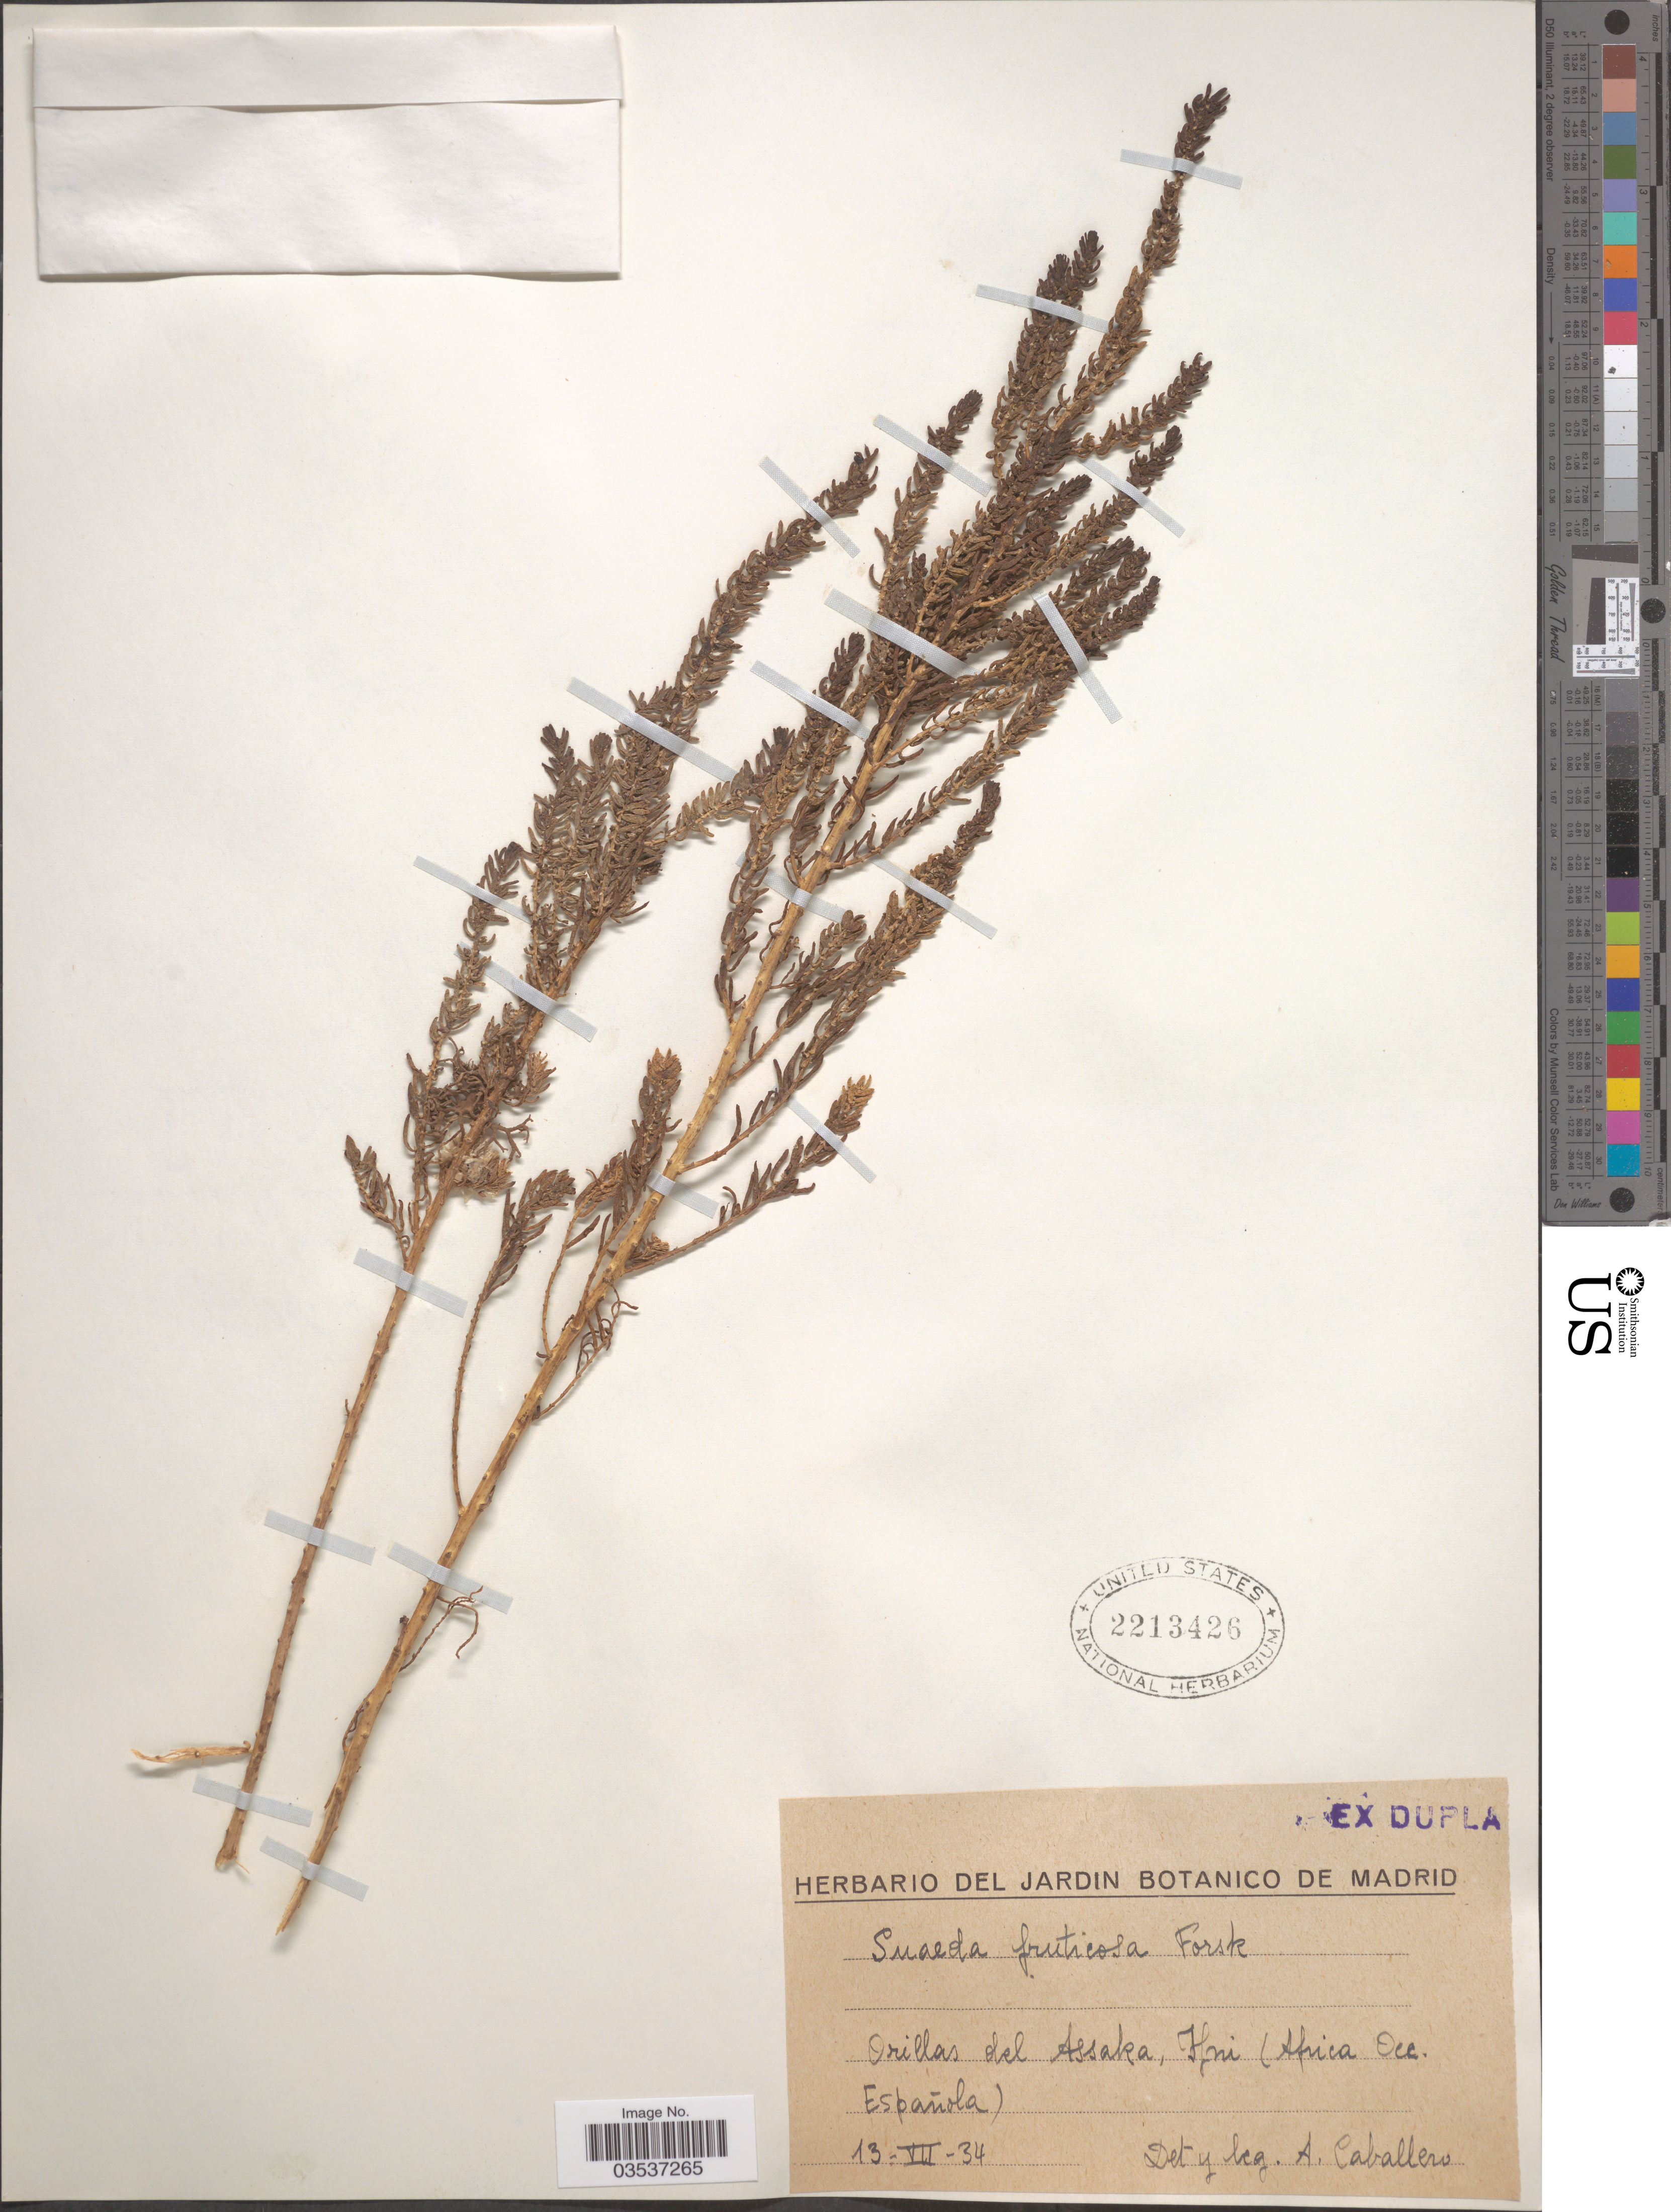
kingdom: Plantae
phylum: Tracheophyta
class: Magnoliopsida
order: Caryophyllales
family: Amaranthaceae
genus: Suaeda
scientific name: Suaeda fruticosa auct. non Forssk.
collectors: A. Caballero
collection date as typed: Transcribed d/m/y: 13/7/34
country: Morocco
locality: Orillas del Assaka, Ifni (Africa Occ. Española).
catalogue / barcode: US 2213426